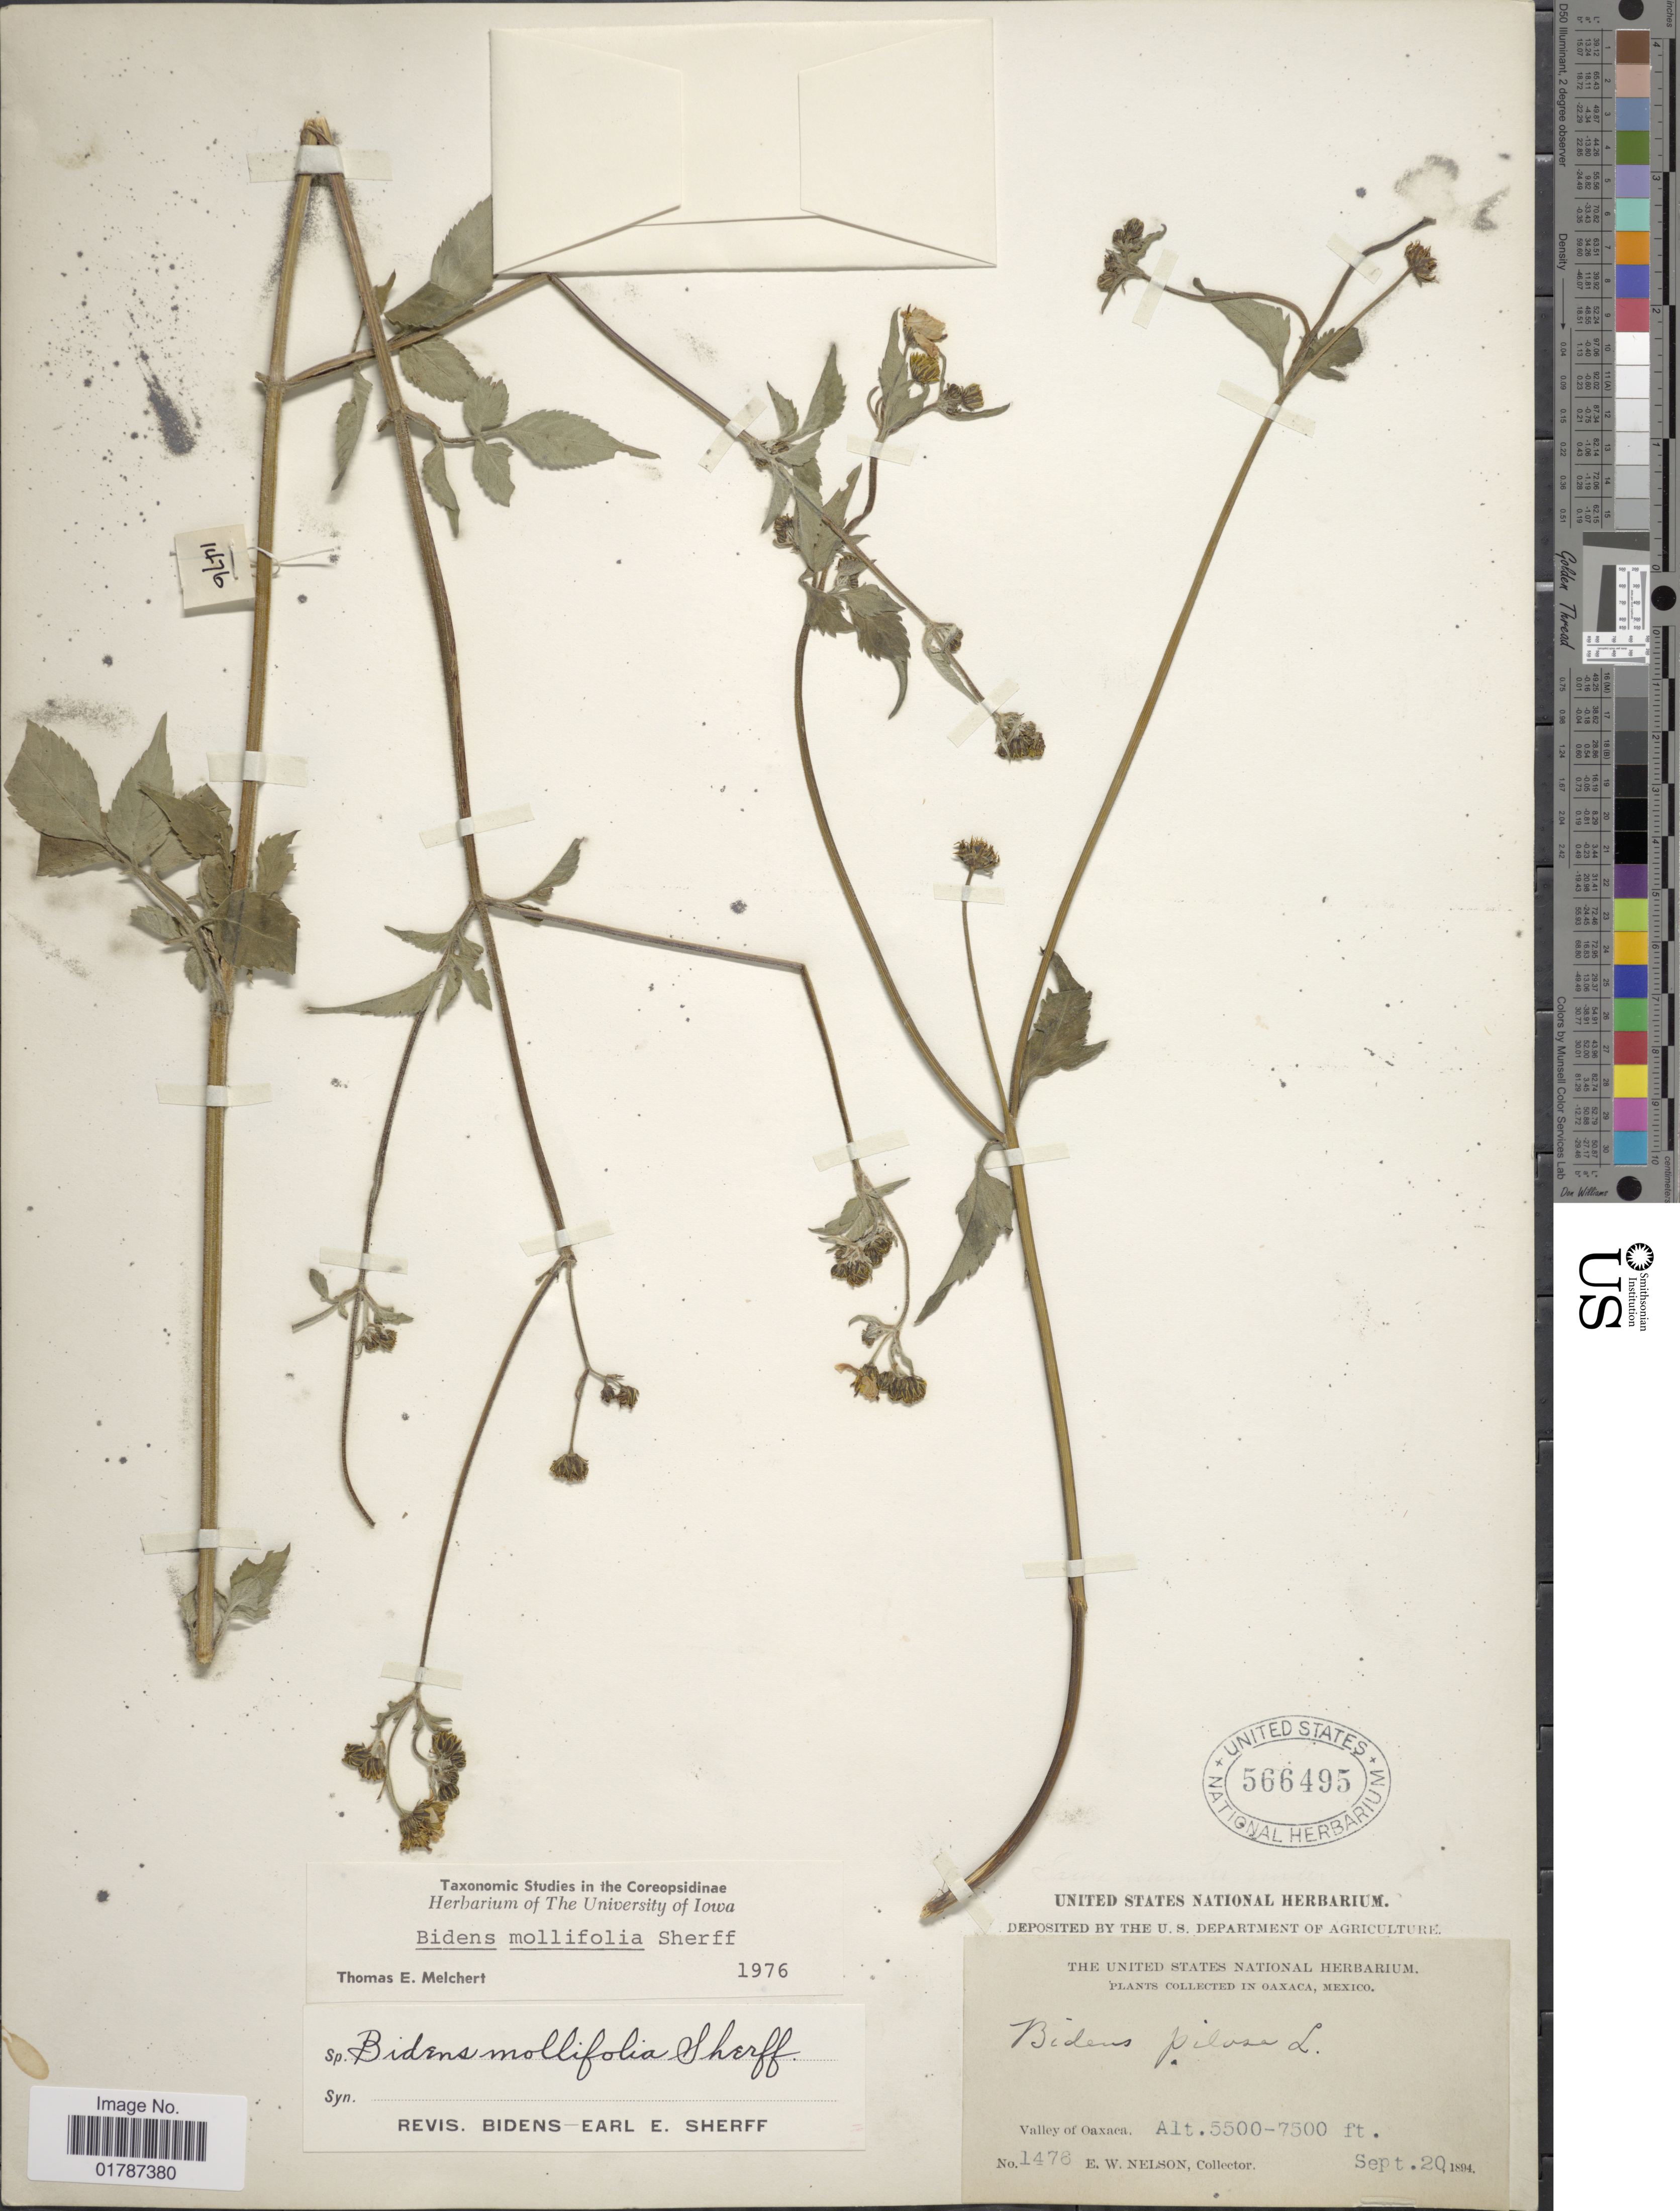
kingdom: Plantae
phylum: Tracheophyta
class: Magnoliopsida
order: Asterales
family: Asteraceae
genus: Bidens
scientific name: Bidens mollifolia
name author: Sherff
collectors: E. W. Nelson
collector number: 1476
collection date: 1894-09-20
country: Mexico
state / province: Oaxaca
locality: In Oaxaca, Mexico, Valley of Oaxaca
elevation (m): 1676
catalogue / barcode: US 566495